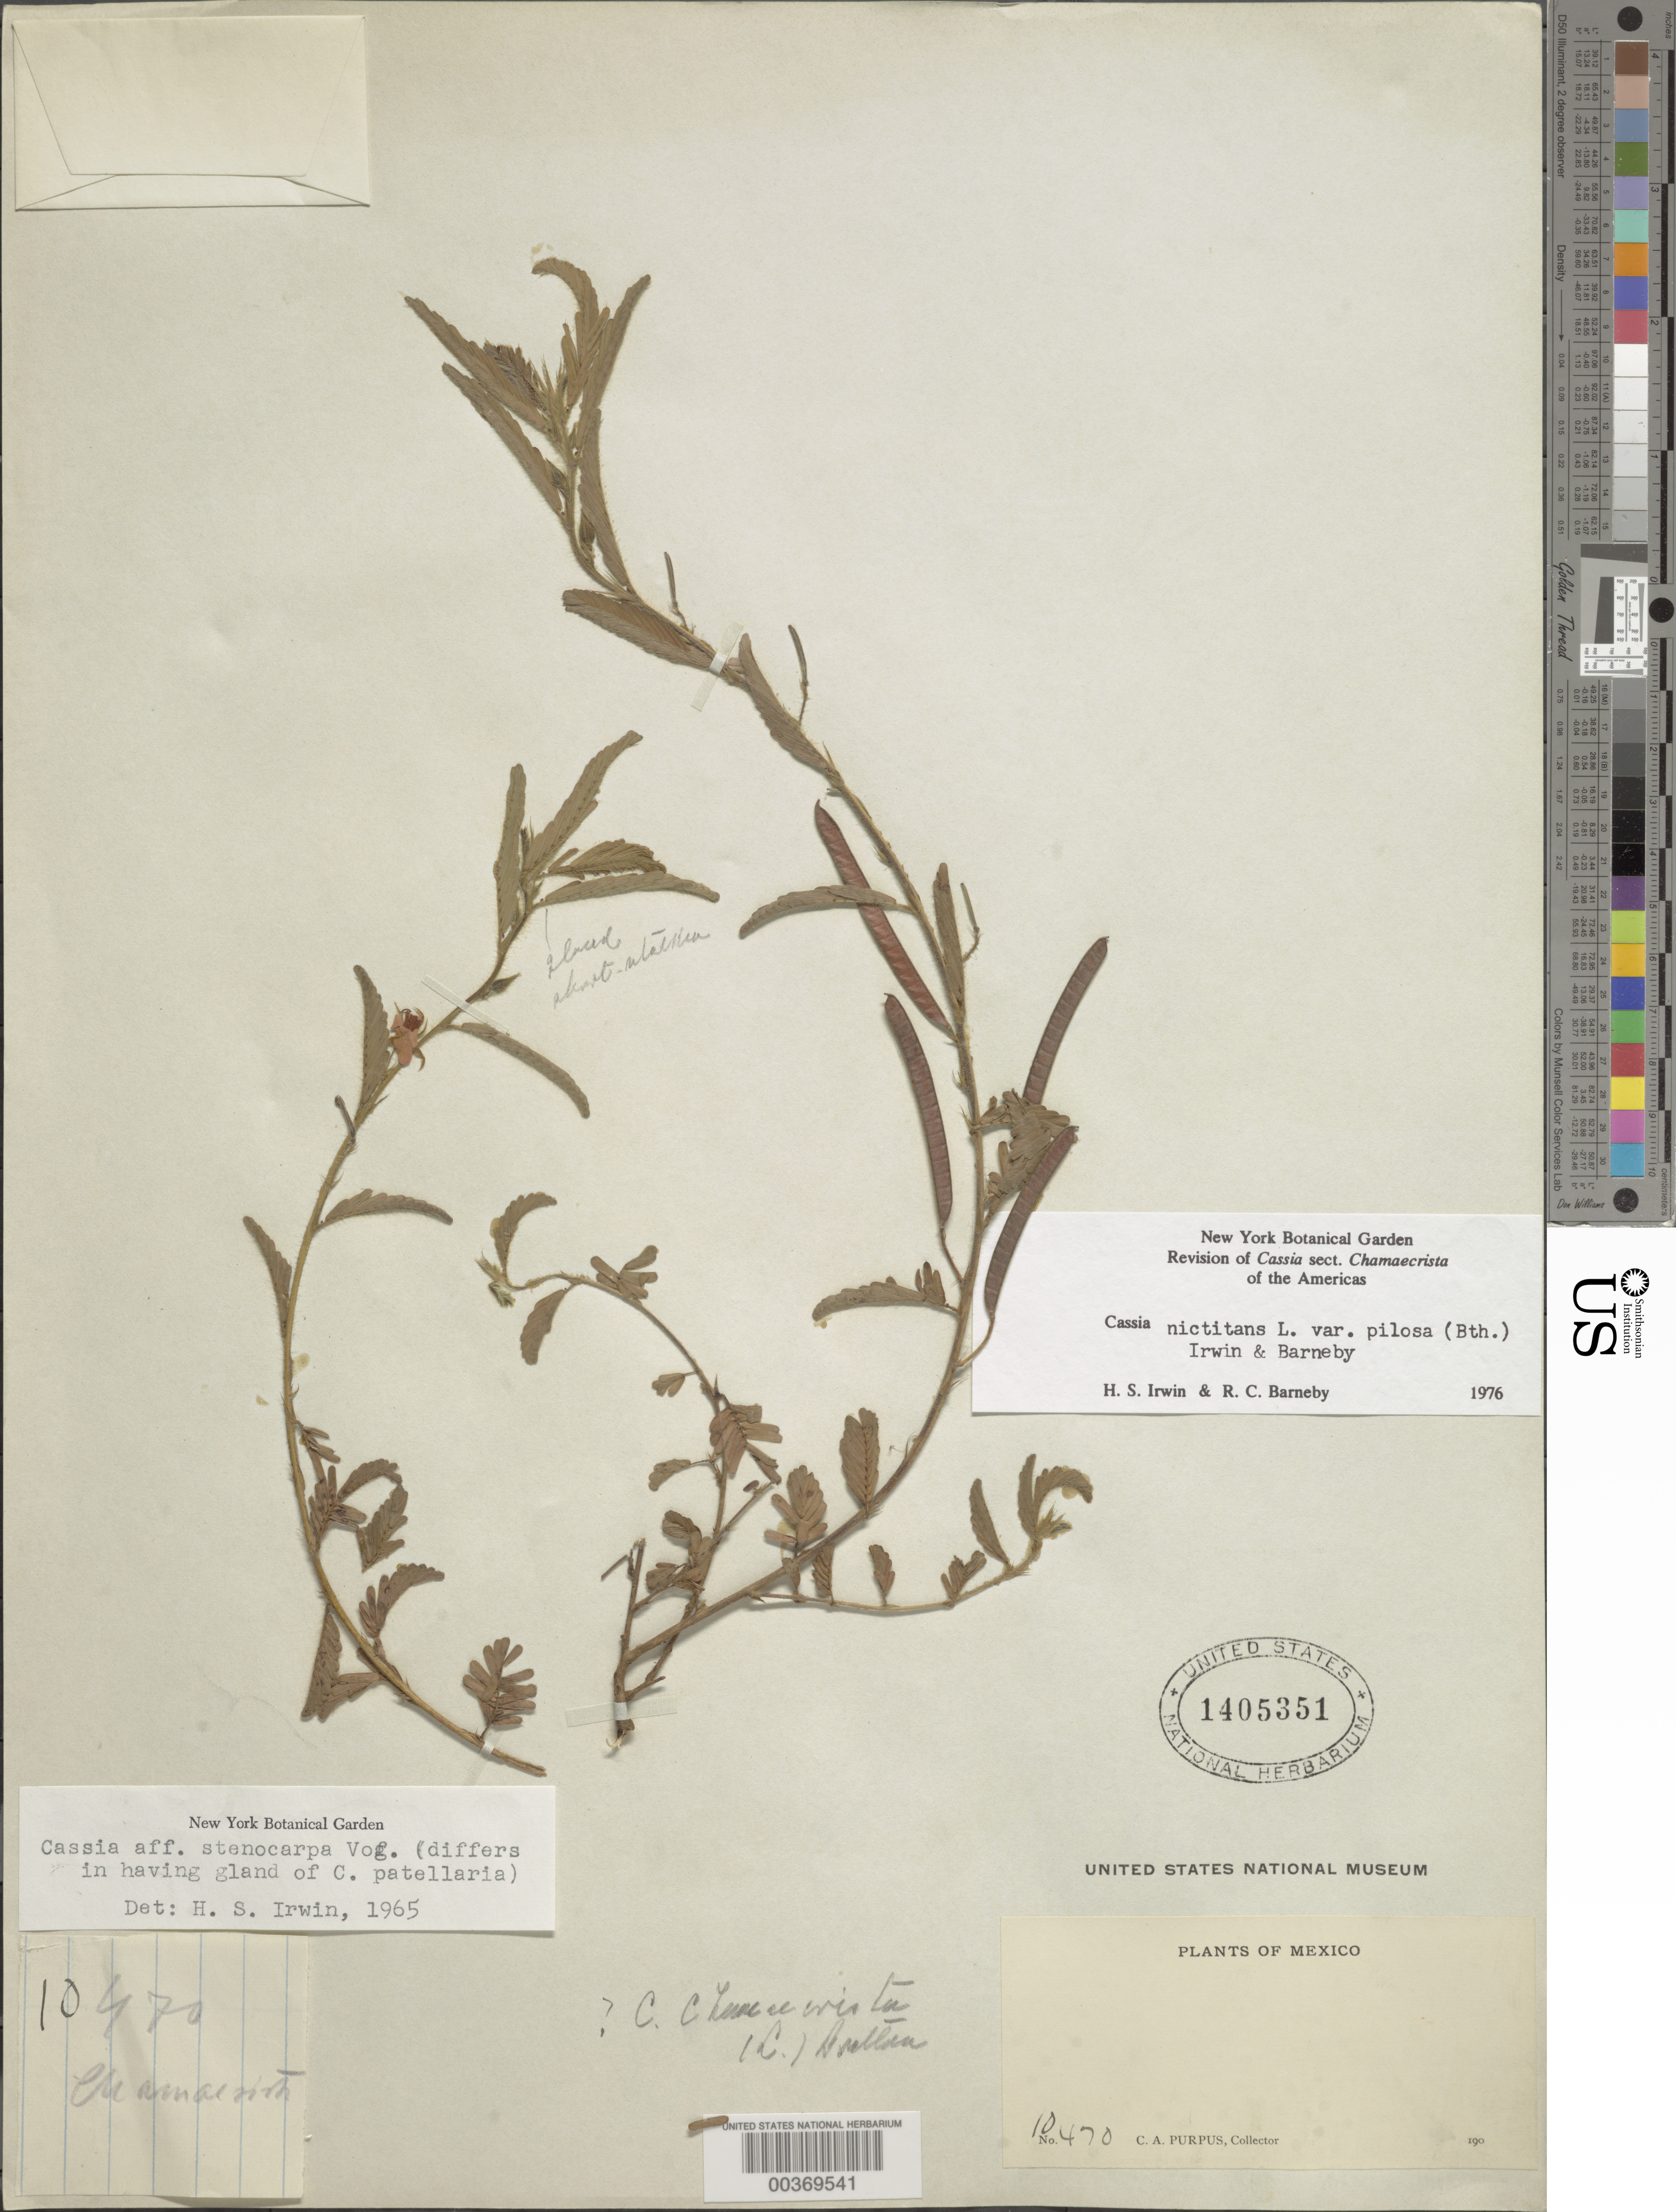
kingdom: Plantae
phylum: Tracheophyta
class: Magnoliopsida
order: Fabales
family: Fabaceae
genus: Chamaecrista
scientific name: Chamaecrista nictitans var. pilosa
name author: (Benth.) H.S. Irwin & Barneby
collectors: C. A. Purpus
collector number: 10470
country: Mexico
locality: E of Monserrat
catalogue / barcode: US 1405351